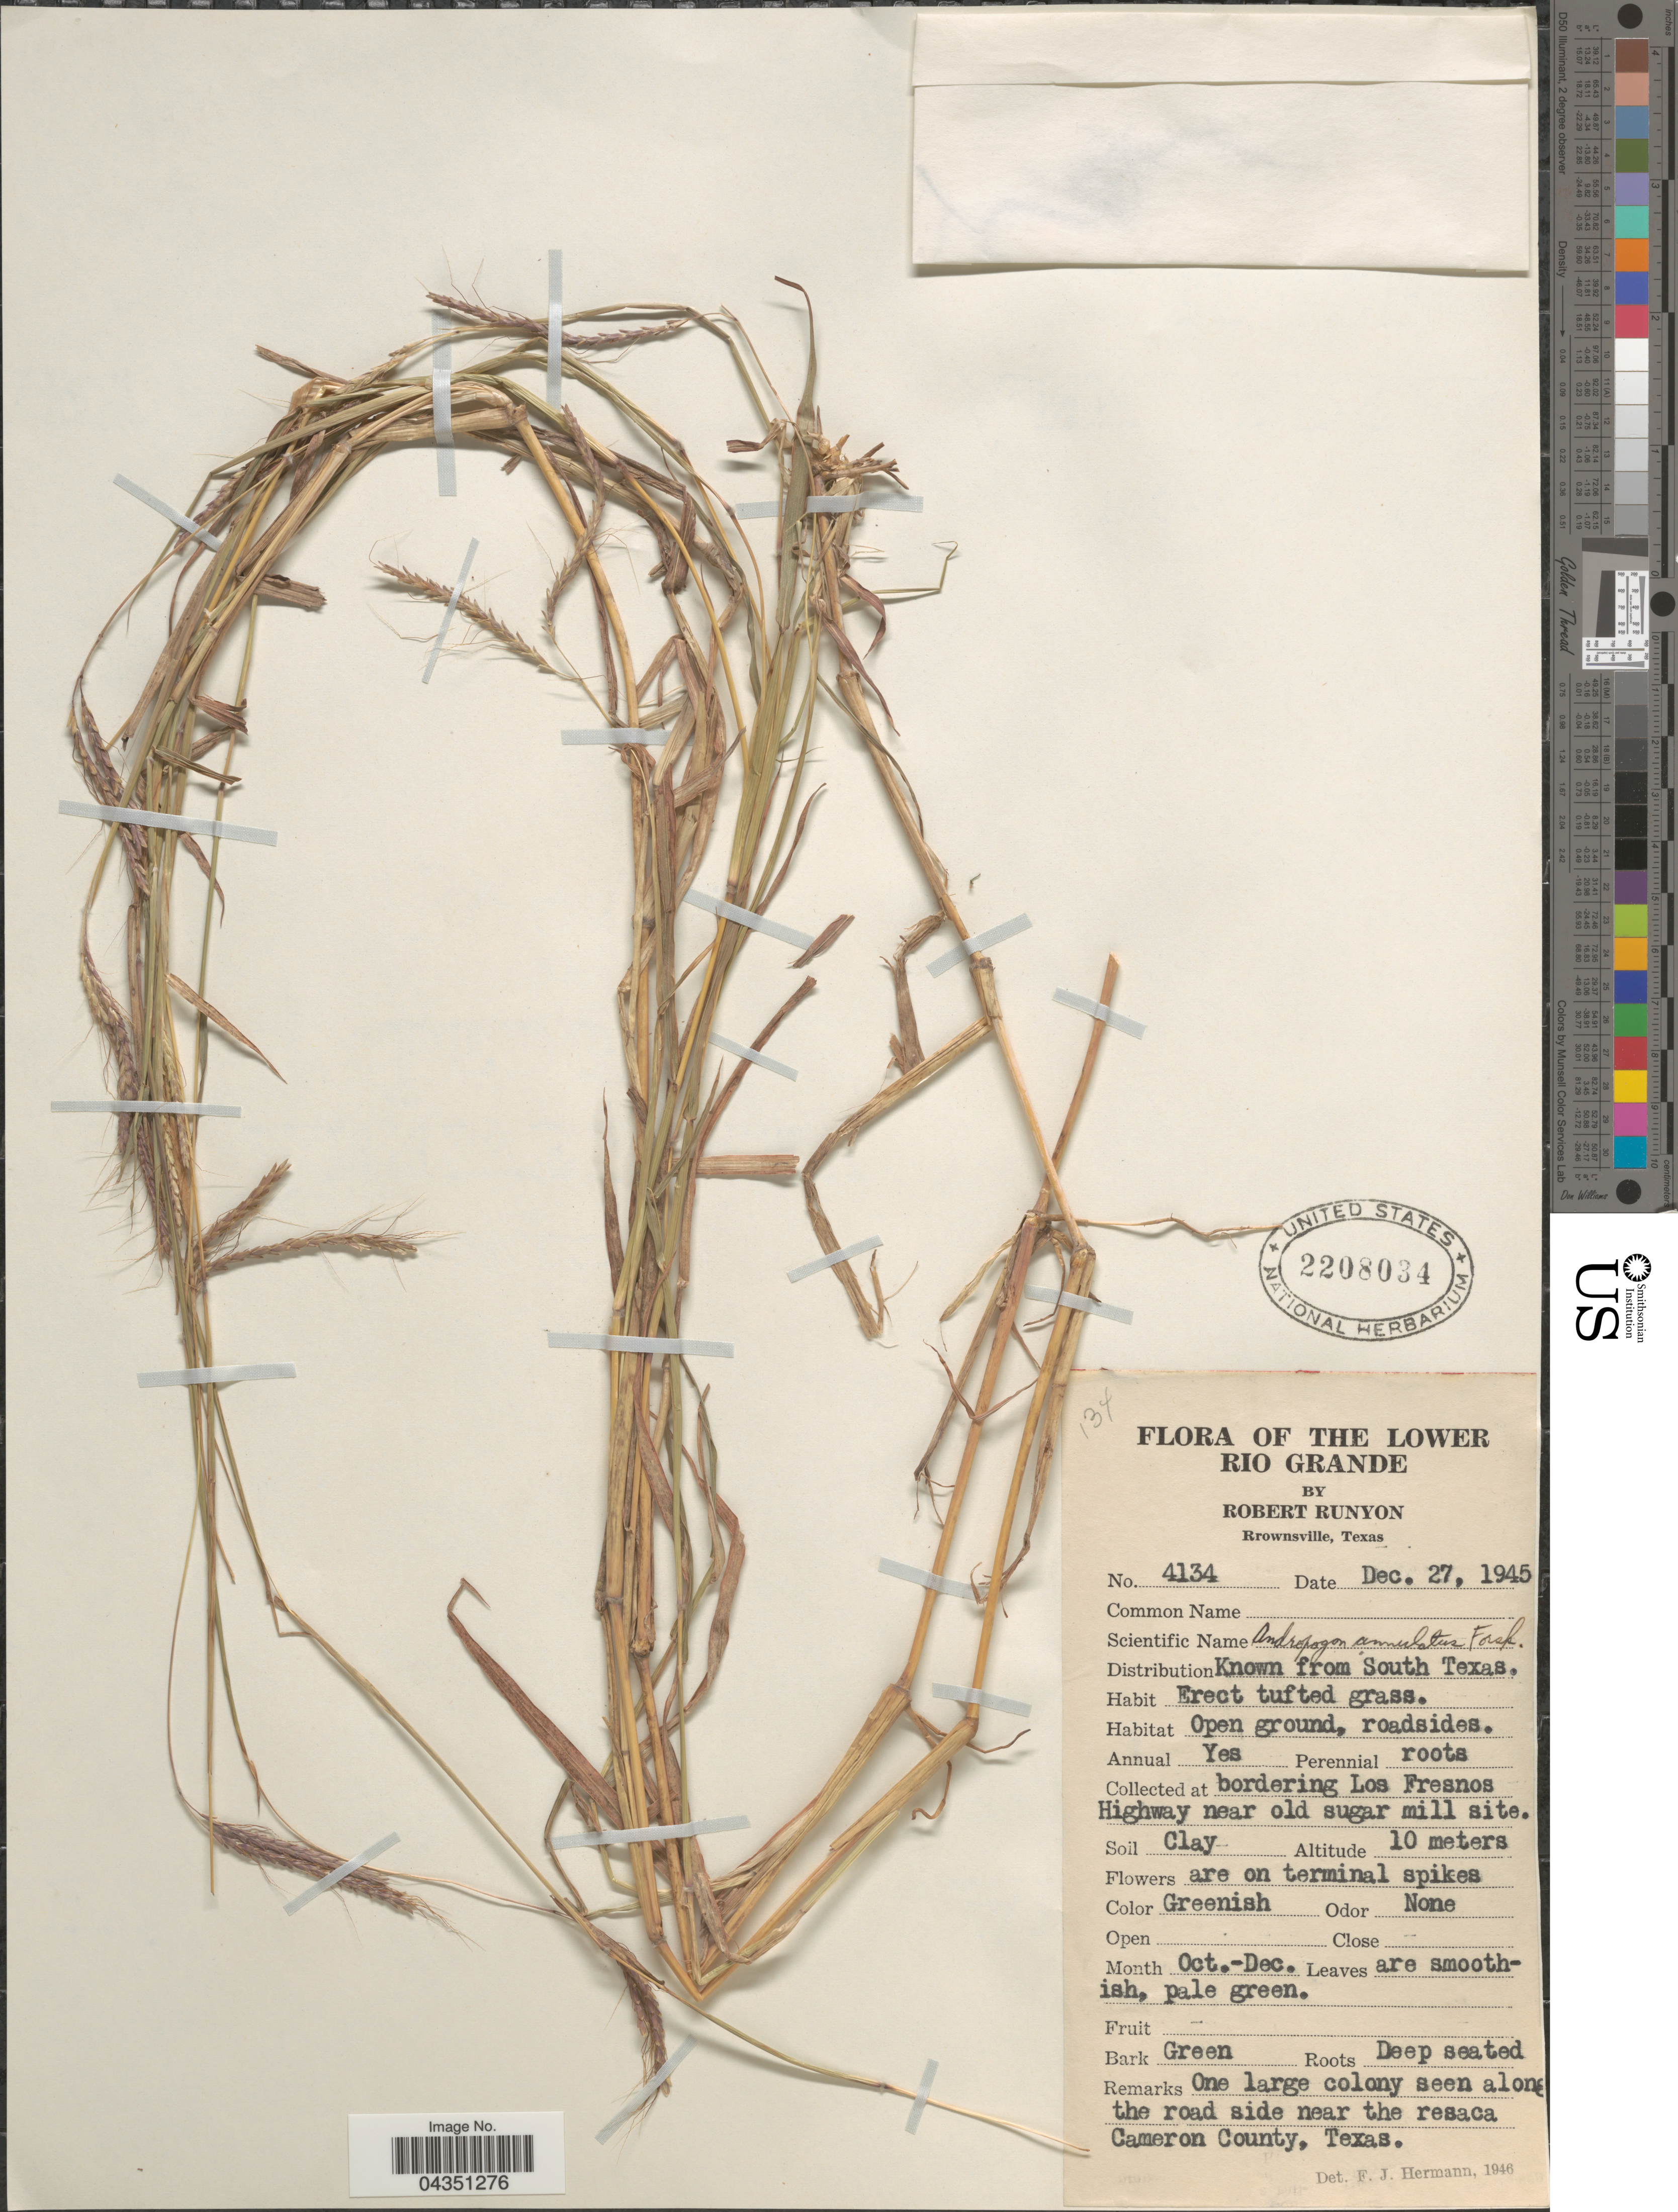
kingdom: Plantae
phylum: Tracheophyta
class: Liliopsida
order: Poales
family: Poaceae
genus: Dichanthium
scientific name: Dichanthium annulatum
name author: (Forssk.) Stapf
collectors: R. Runyon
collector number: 4134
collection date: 1945-12-27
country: United States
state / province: Texas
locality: The Lower Rio Grande. At bordering Los Fresnos Highway near old sugar mill site. Seen along the road side near the resaca Cameron County.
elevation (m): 10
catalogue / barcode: US 2208034